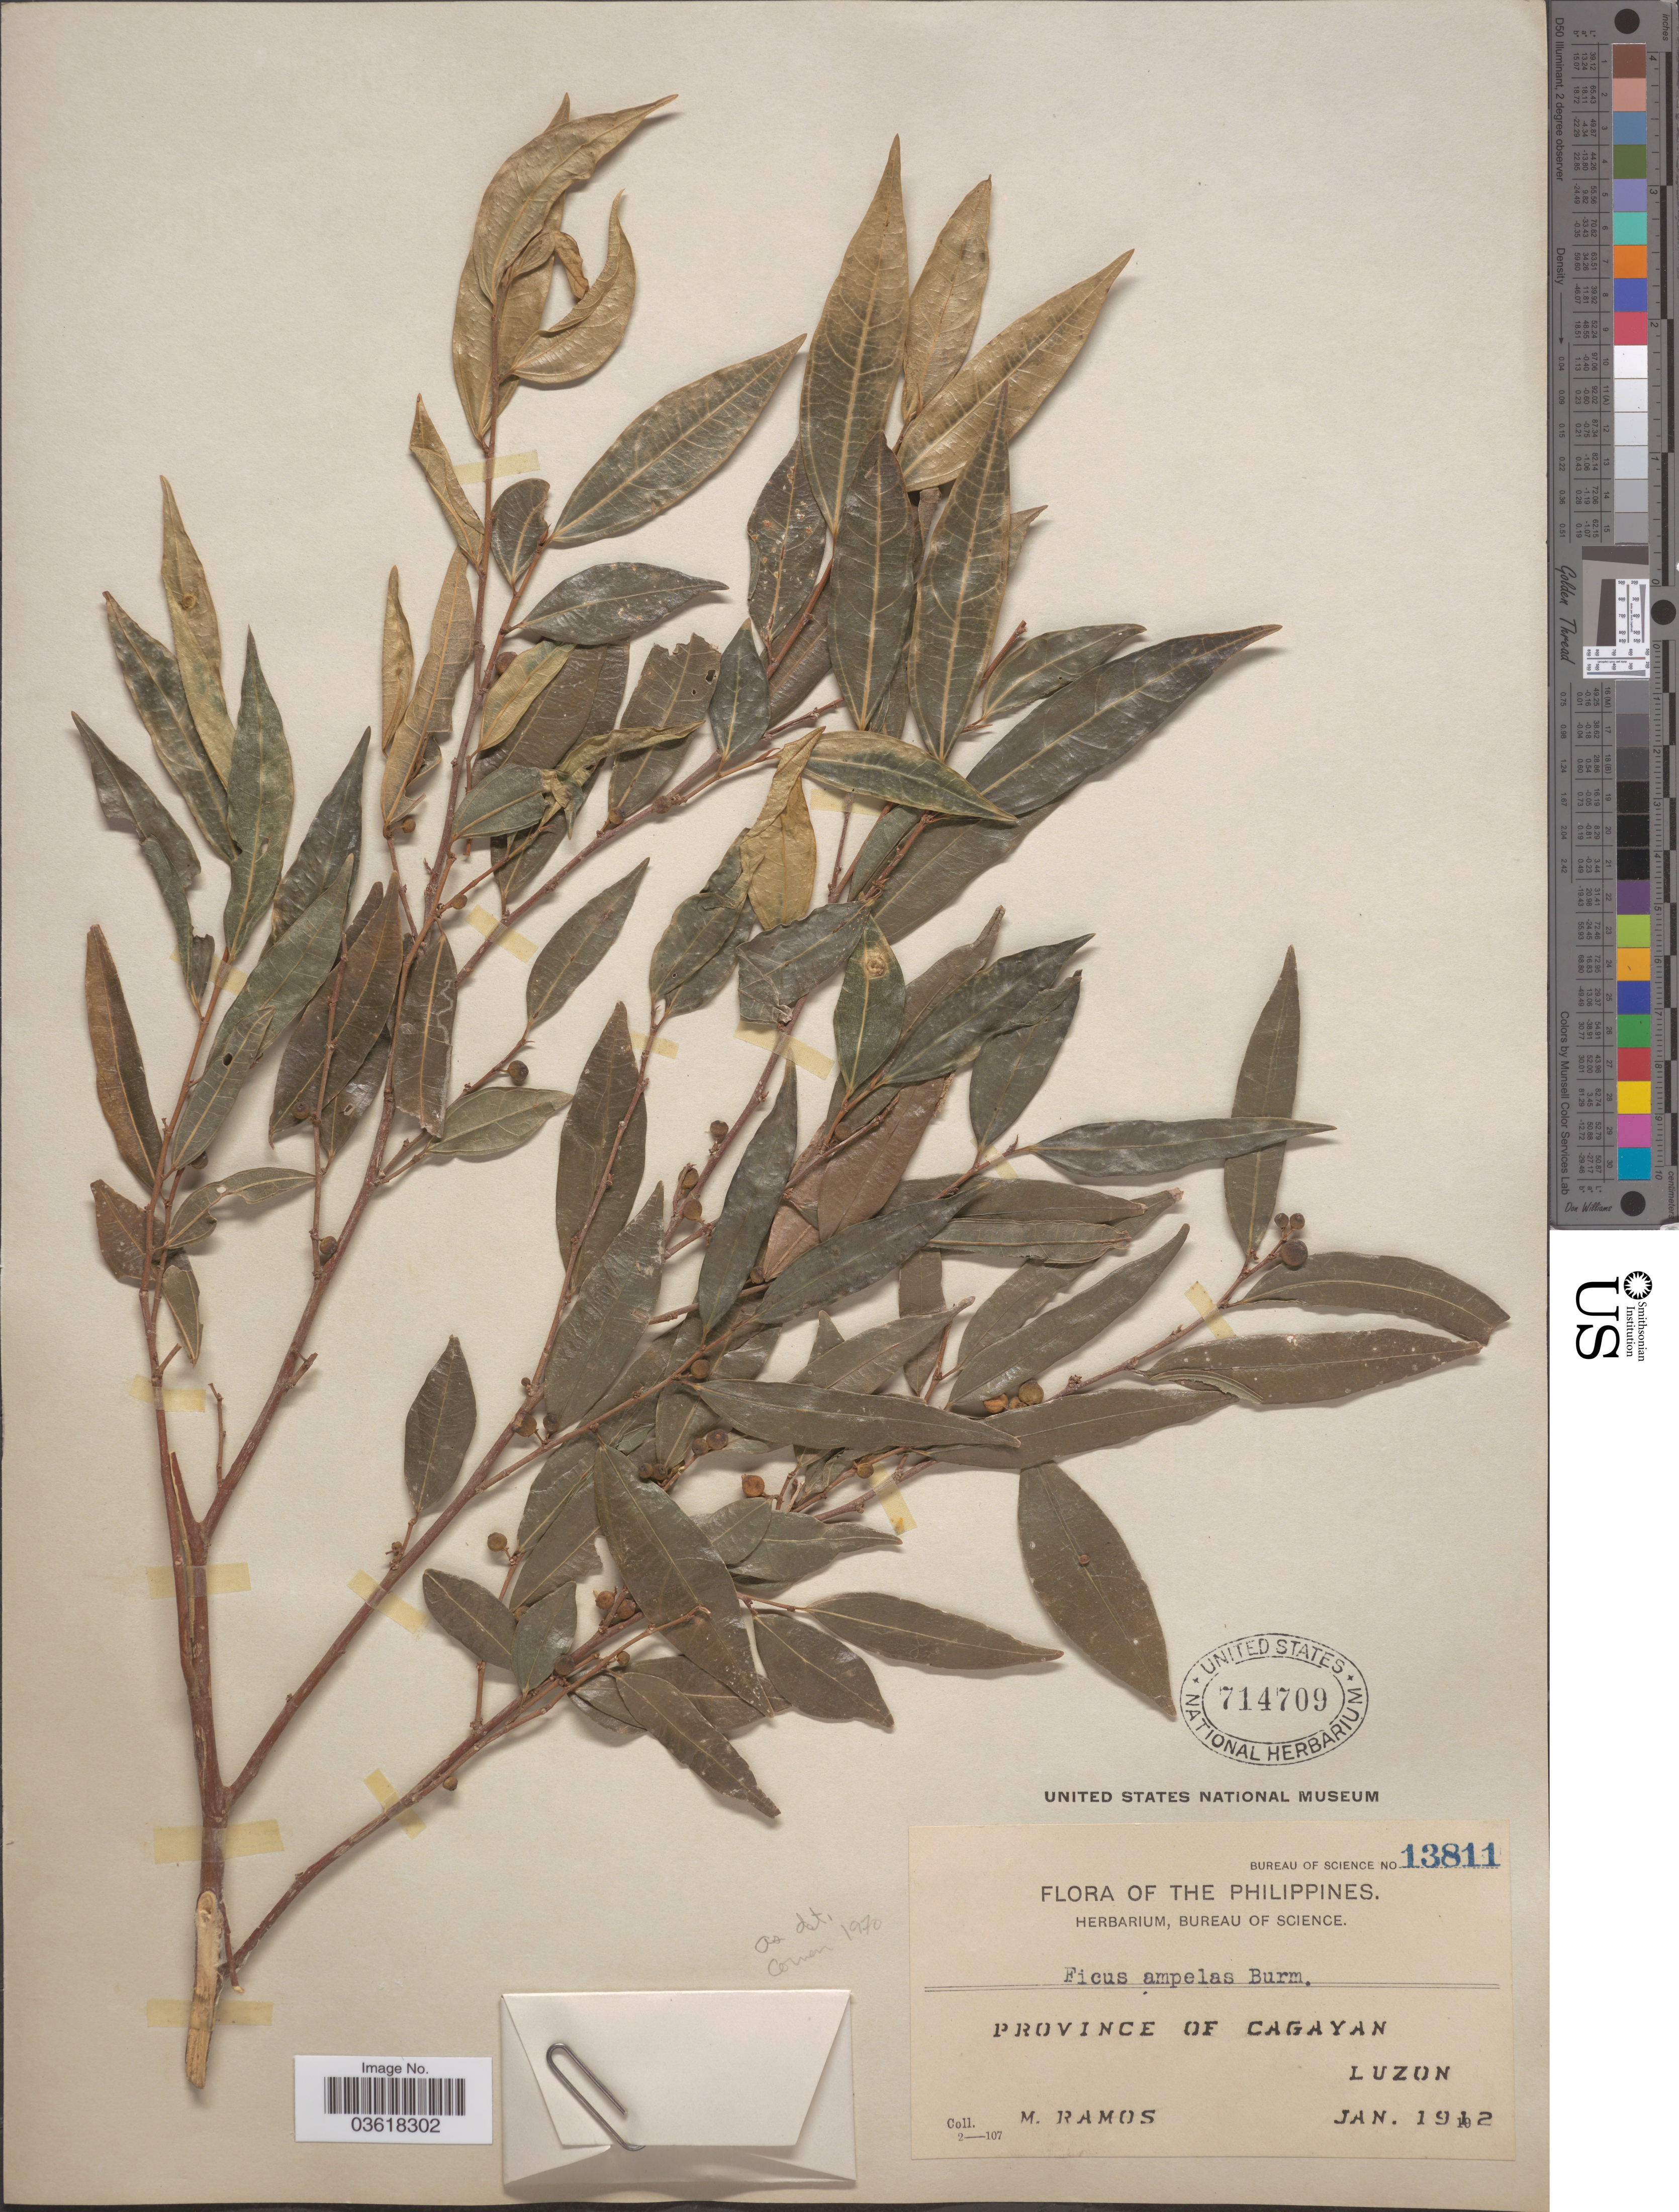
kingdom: Plantae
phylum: Tracheophyta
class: Magnoliopsida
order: Rosales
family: Moraceae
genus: Ficus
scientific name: Ficus ampelos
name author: Burm. f.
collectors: M. Ramos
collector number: Bureau of Science 13811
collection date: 1912-01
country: Philippines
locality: Province of Cagayan, Luzon.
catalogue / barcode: US 714709